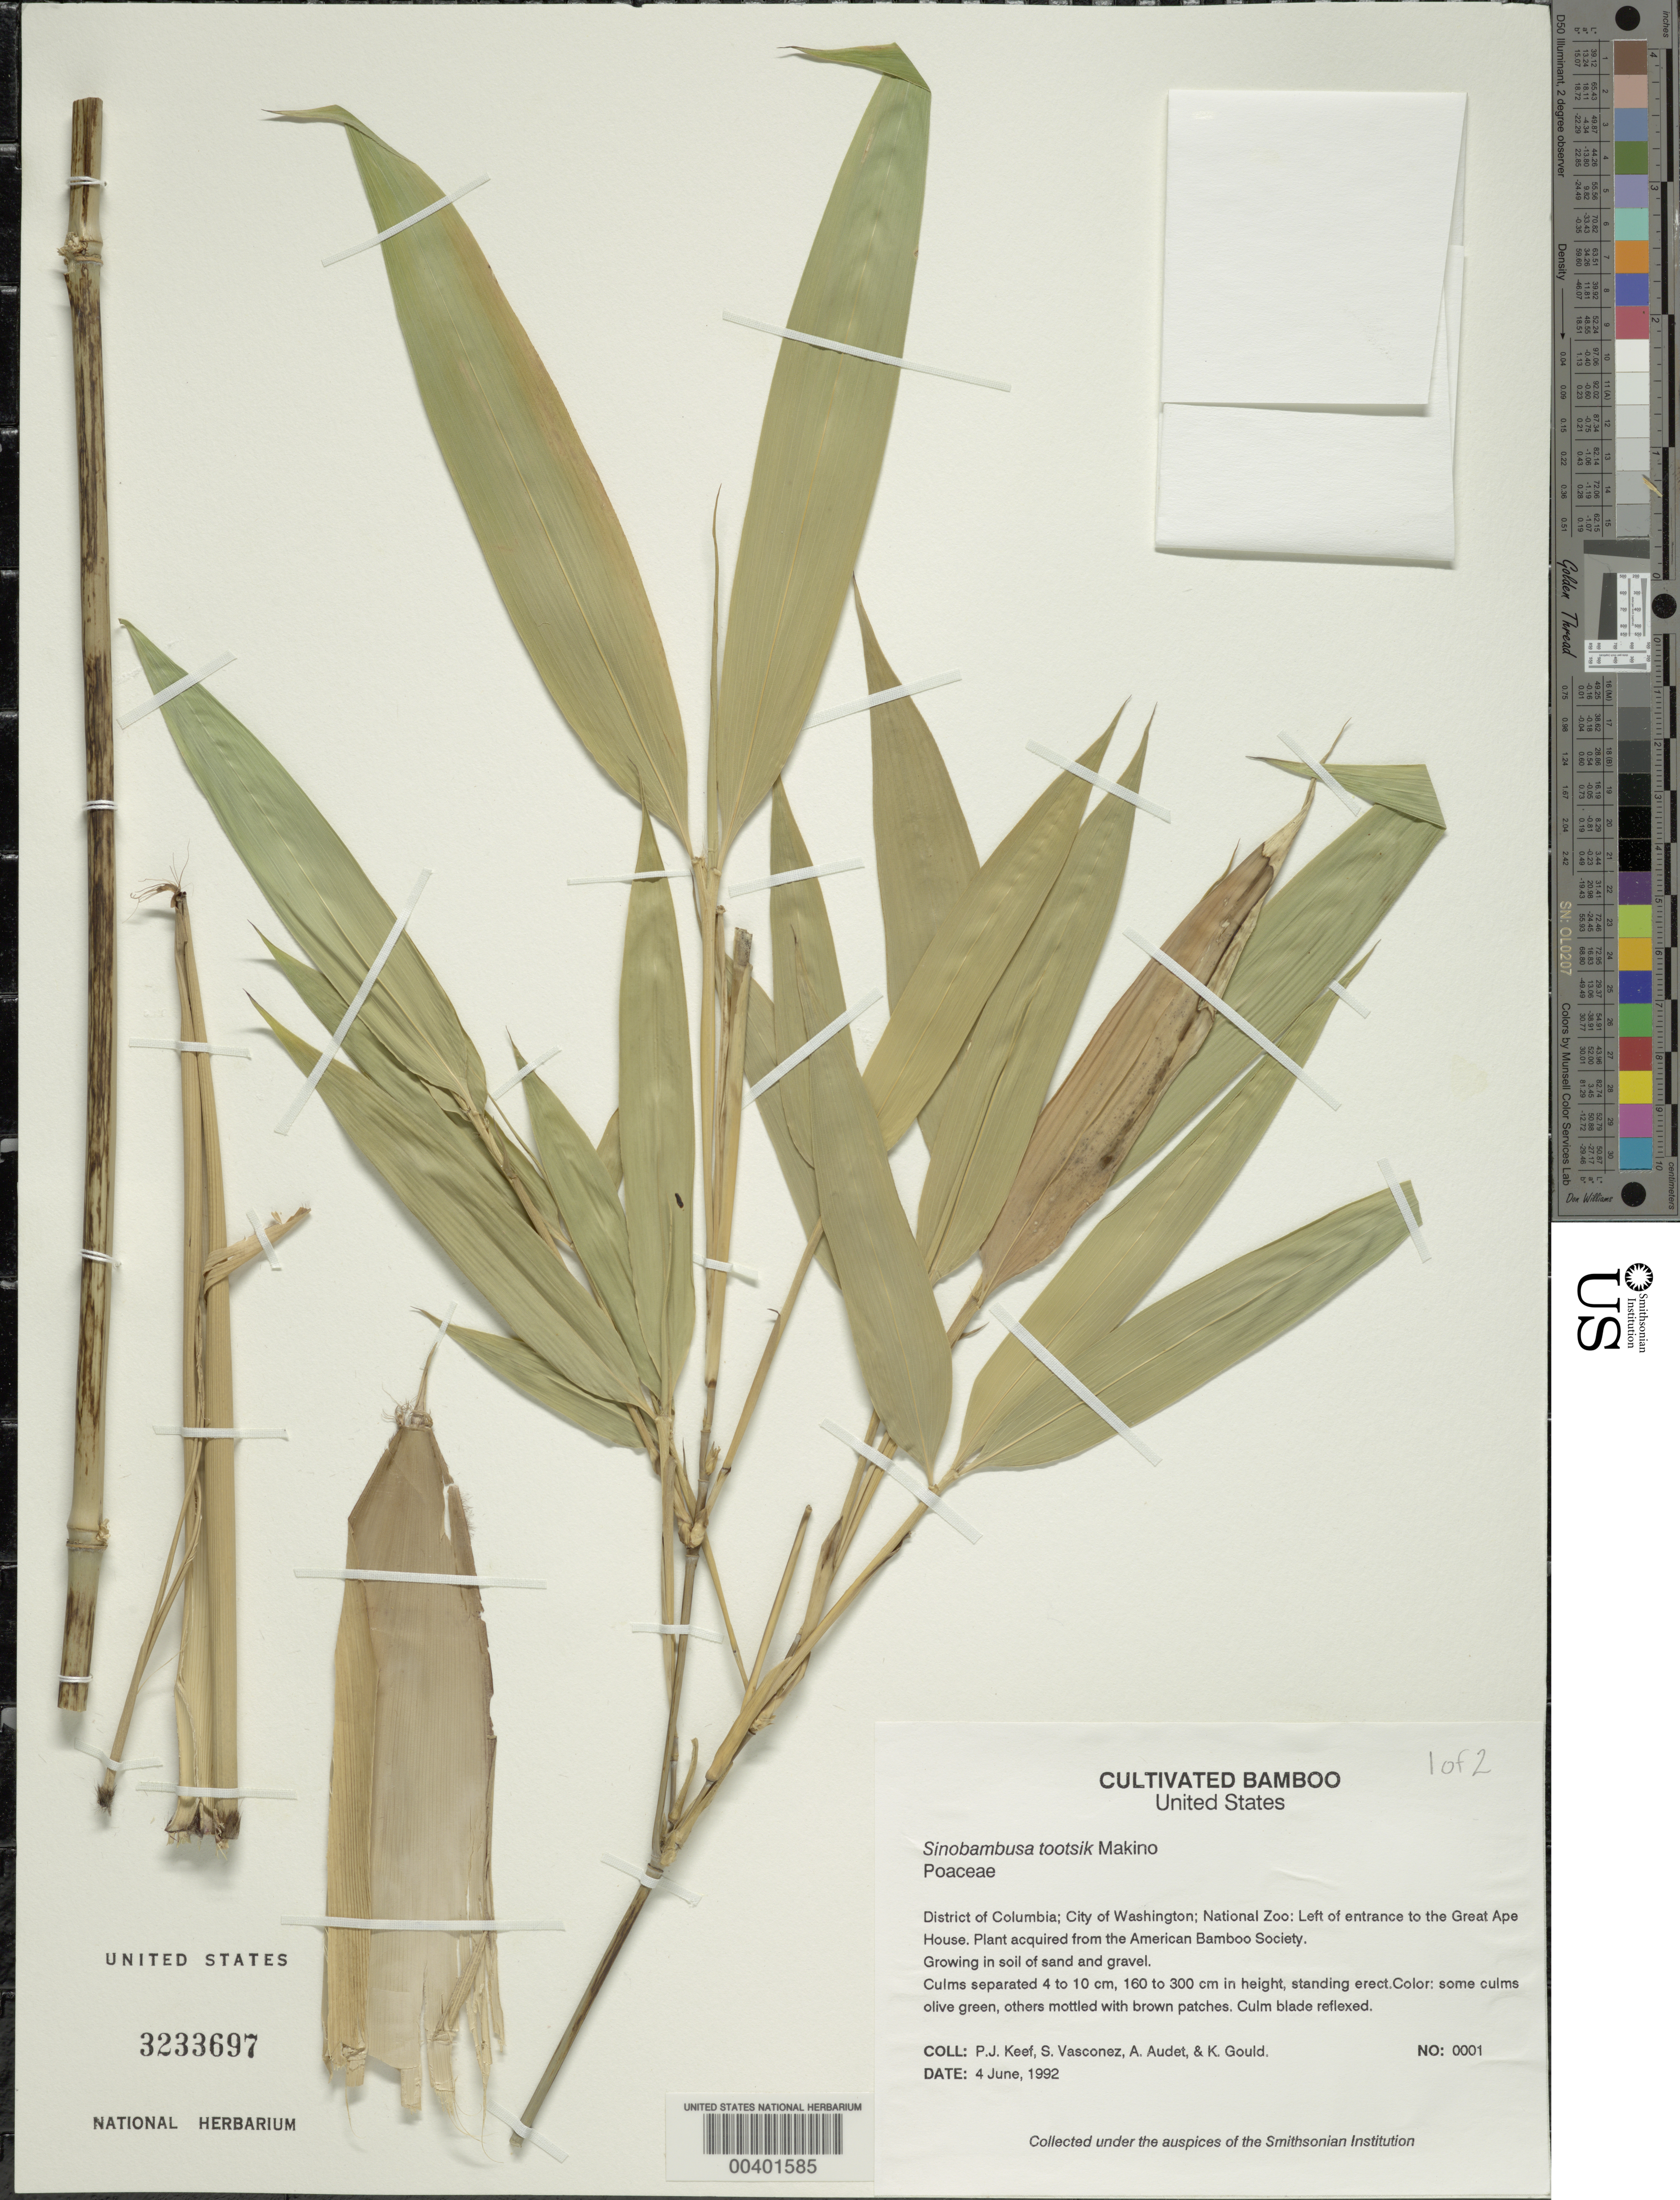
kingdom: Plantae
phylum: Tracheophyta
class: Liliopsida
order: Poales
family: Poaceae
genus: Sinobambusa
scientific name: Sinobambusa tootsik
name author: Makino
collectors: J. N. Rose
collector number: (keef 0001)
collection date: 1969-09-27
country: United States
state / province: Florida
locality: Coconut Grove, former home of David Fairchild, the Kampong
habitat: Sand and gravel soil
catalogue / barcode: US 3233697